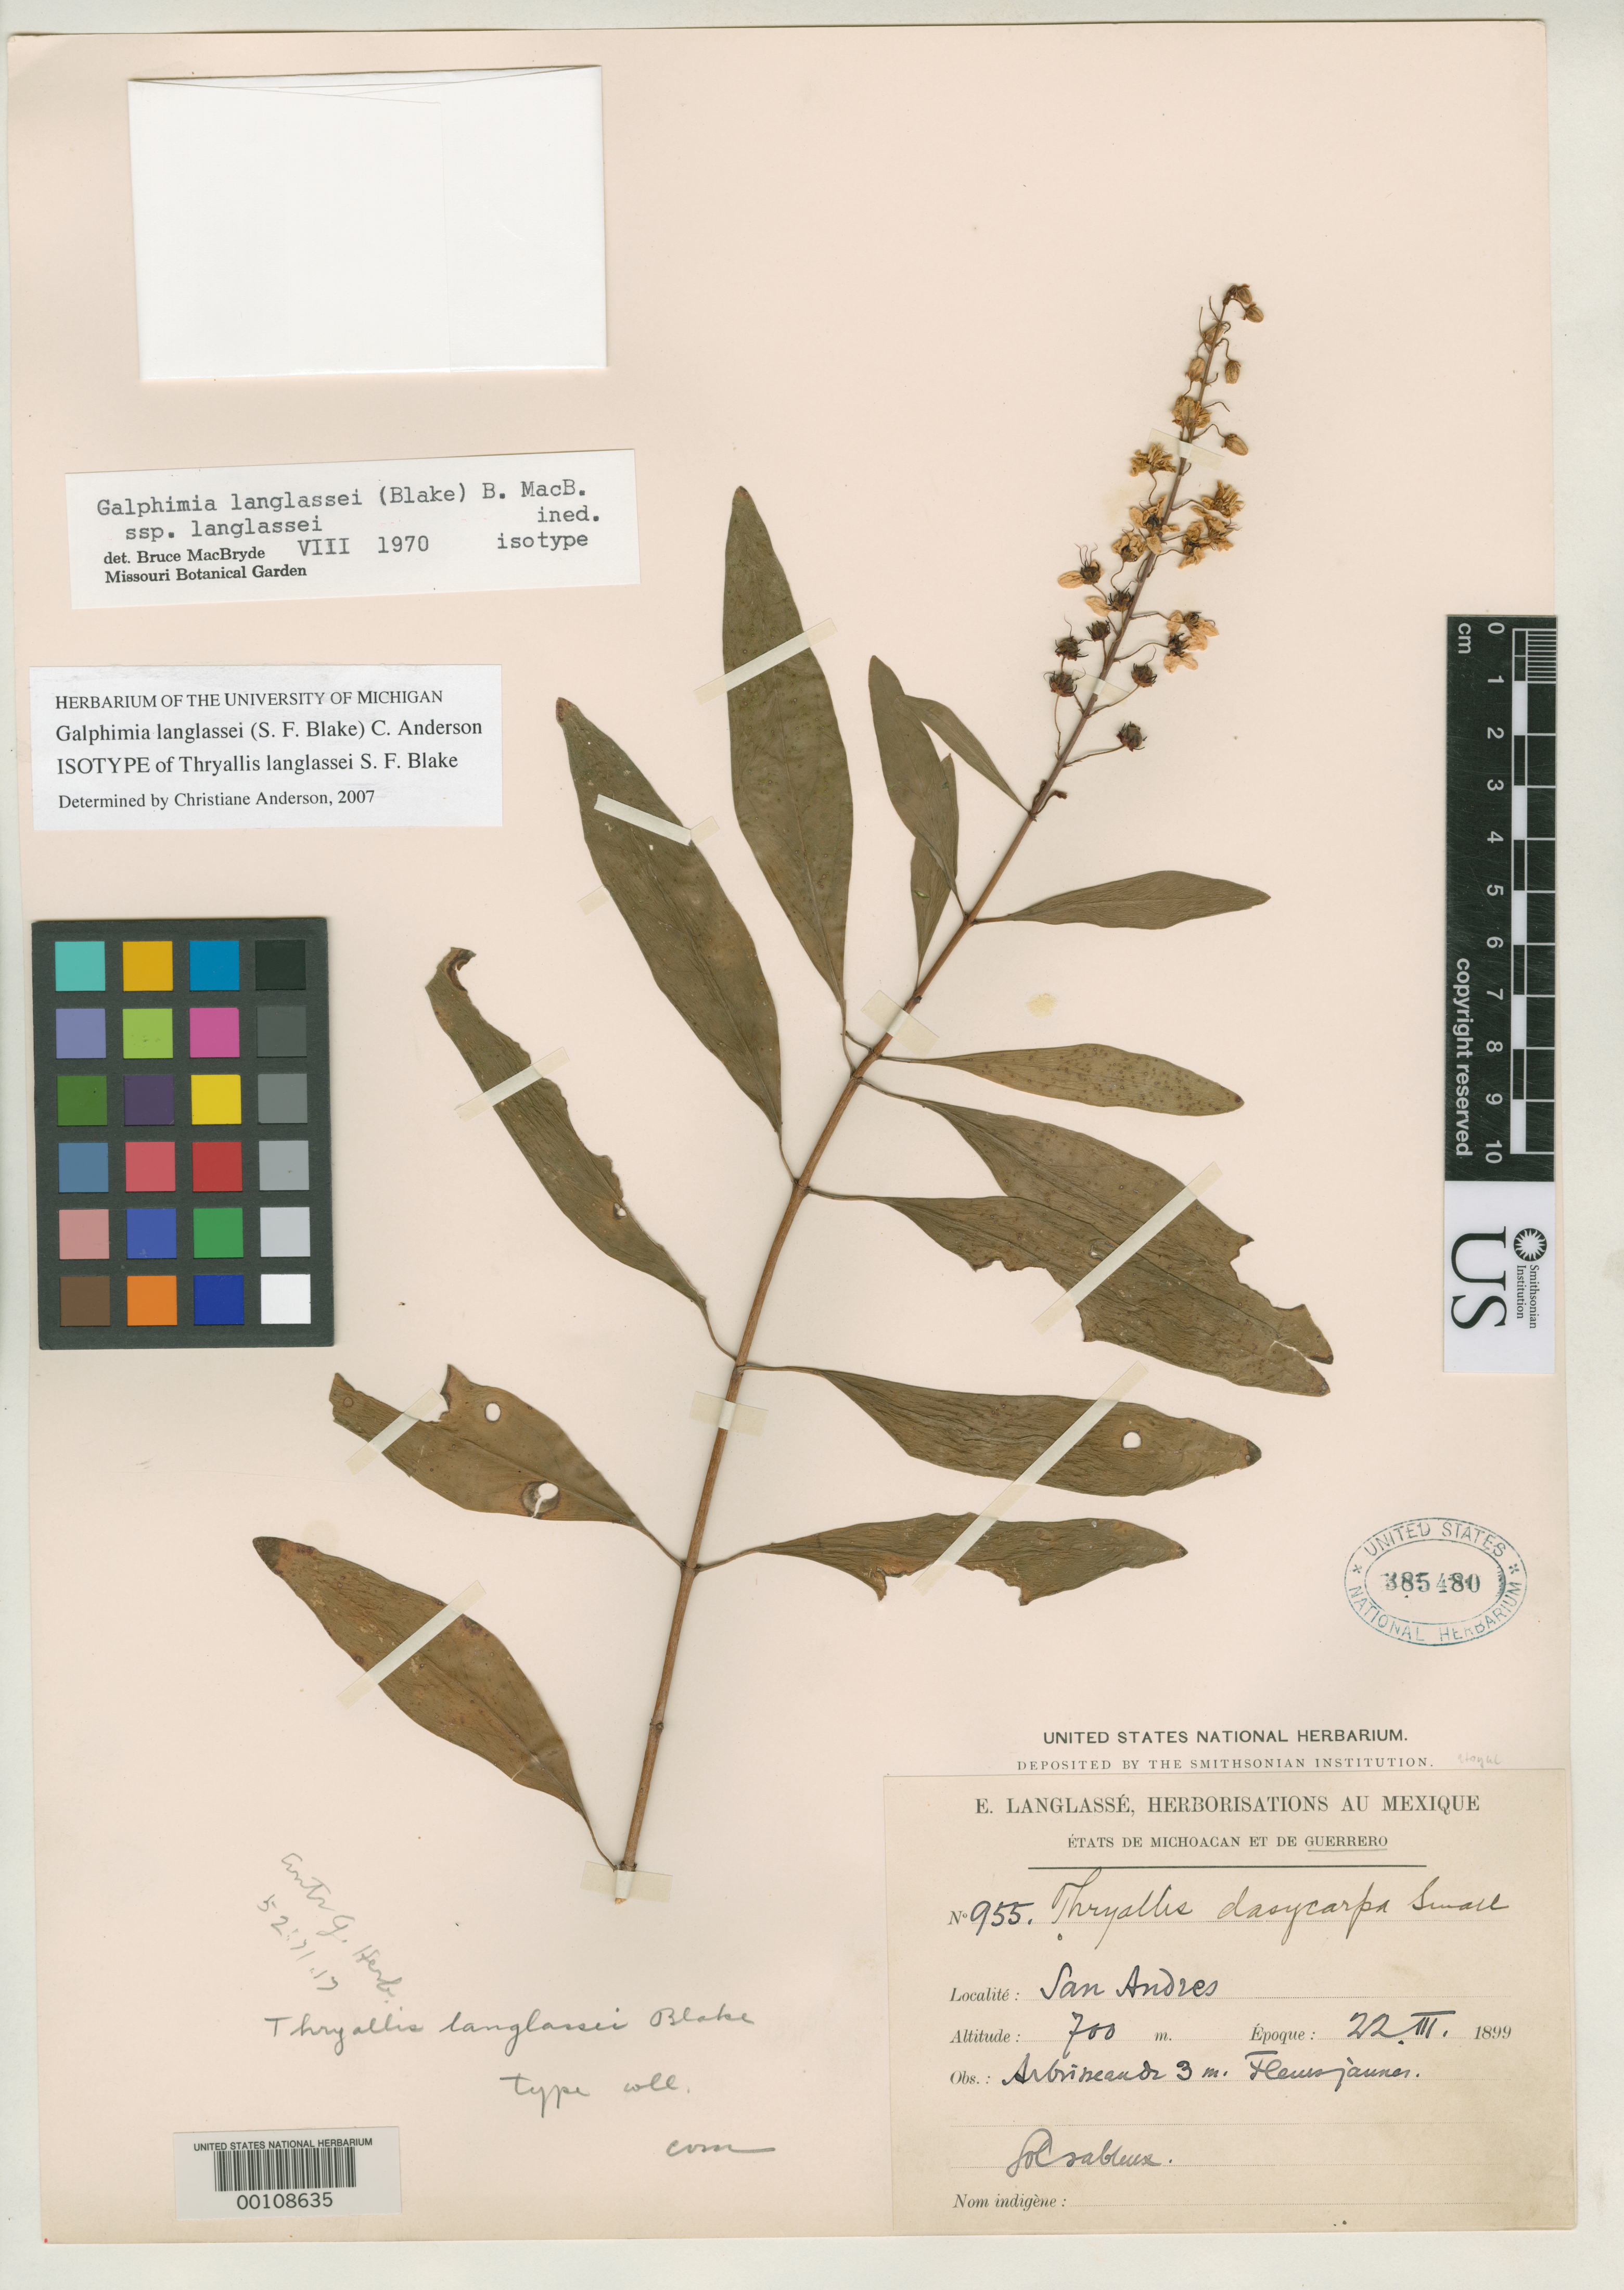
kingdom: Plantae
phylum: Tracheophyta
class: Magnoliopsida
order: Malpighiales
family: Malpighiaceae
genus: Thryallis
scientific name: Thryallis langlassei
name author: S.F. Blake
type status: Isotype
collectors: E. Langlassé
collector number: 955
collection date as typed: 22 Mar 1899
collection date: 1899-03-22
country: Mexico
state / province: Guerrero / Michoacán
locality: San Andres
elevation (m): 700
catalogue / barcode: US 385480